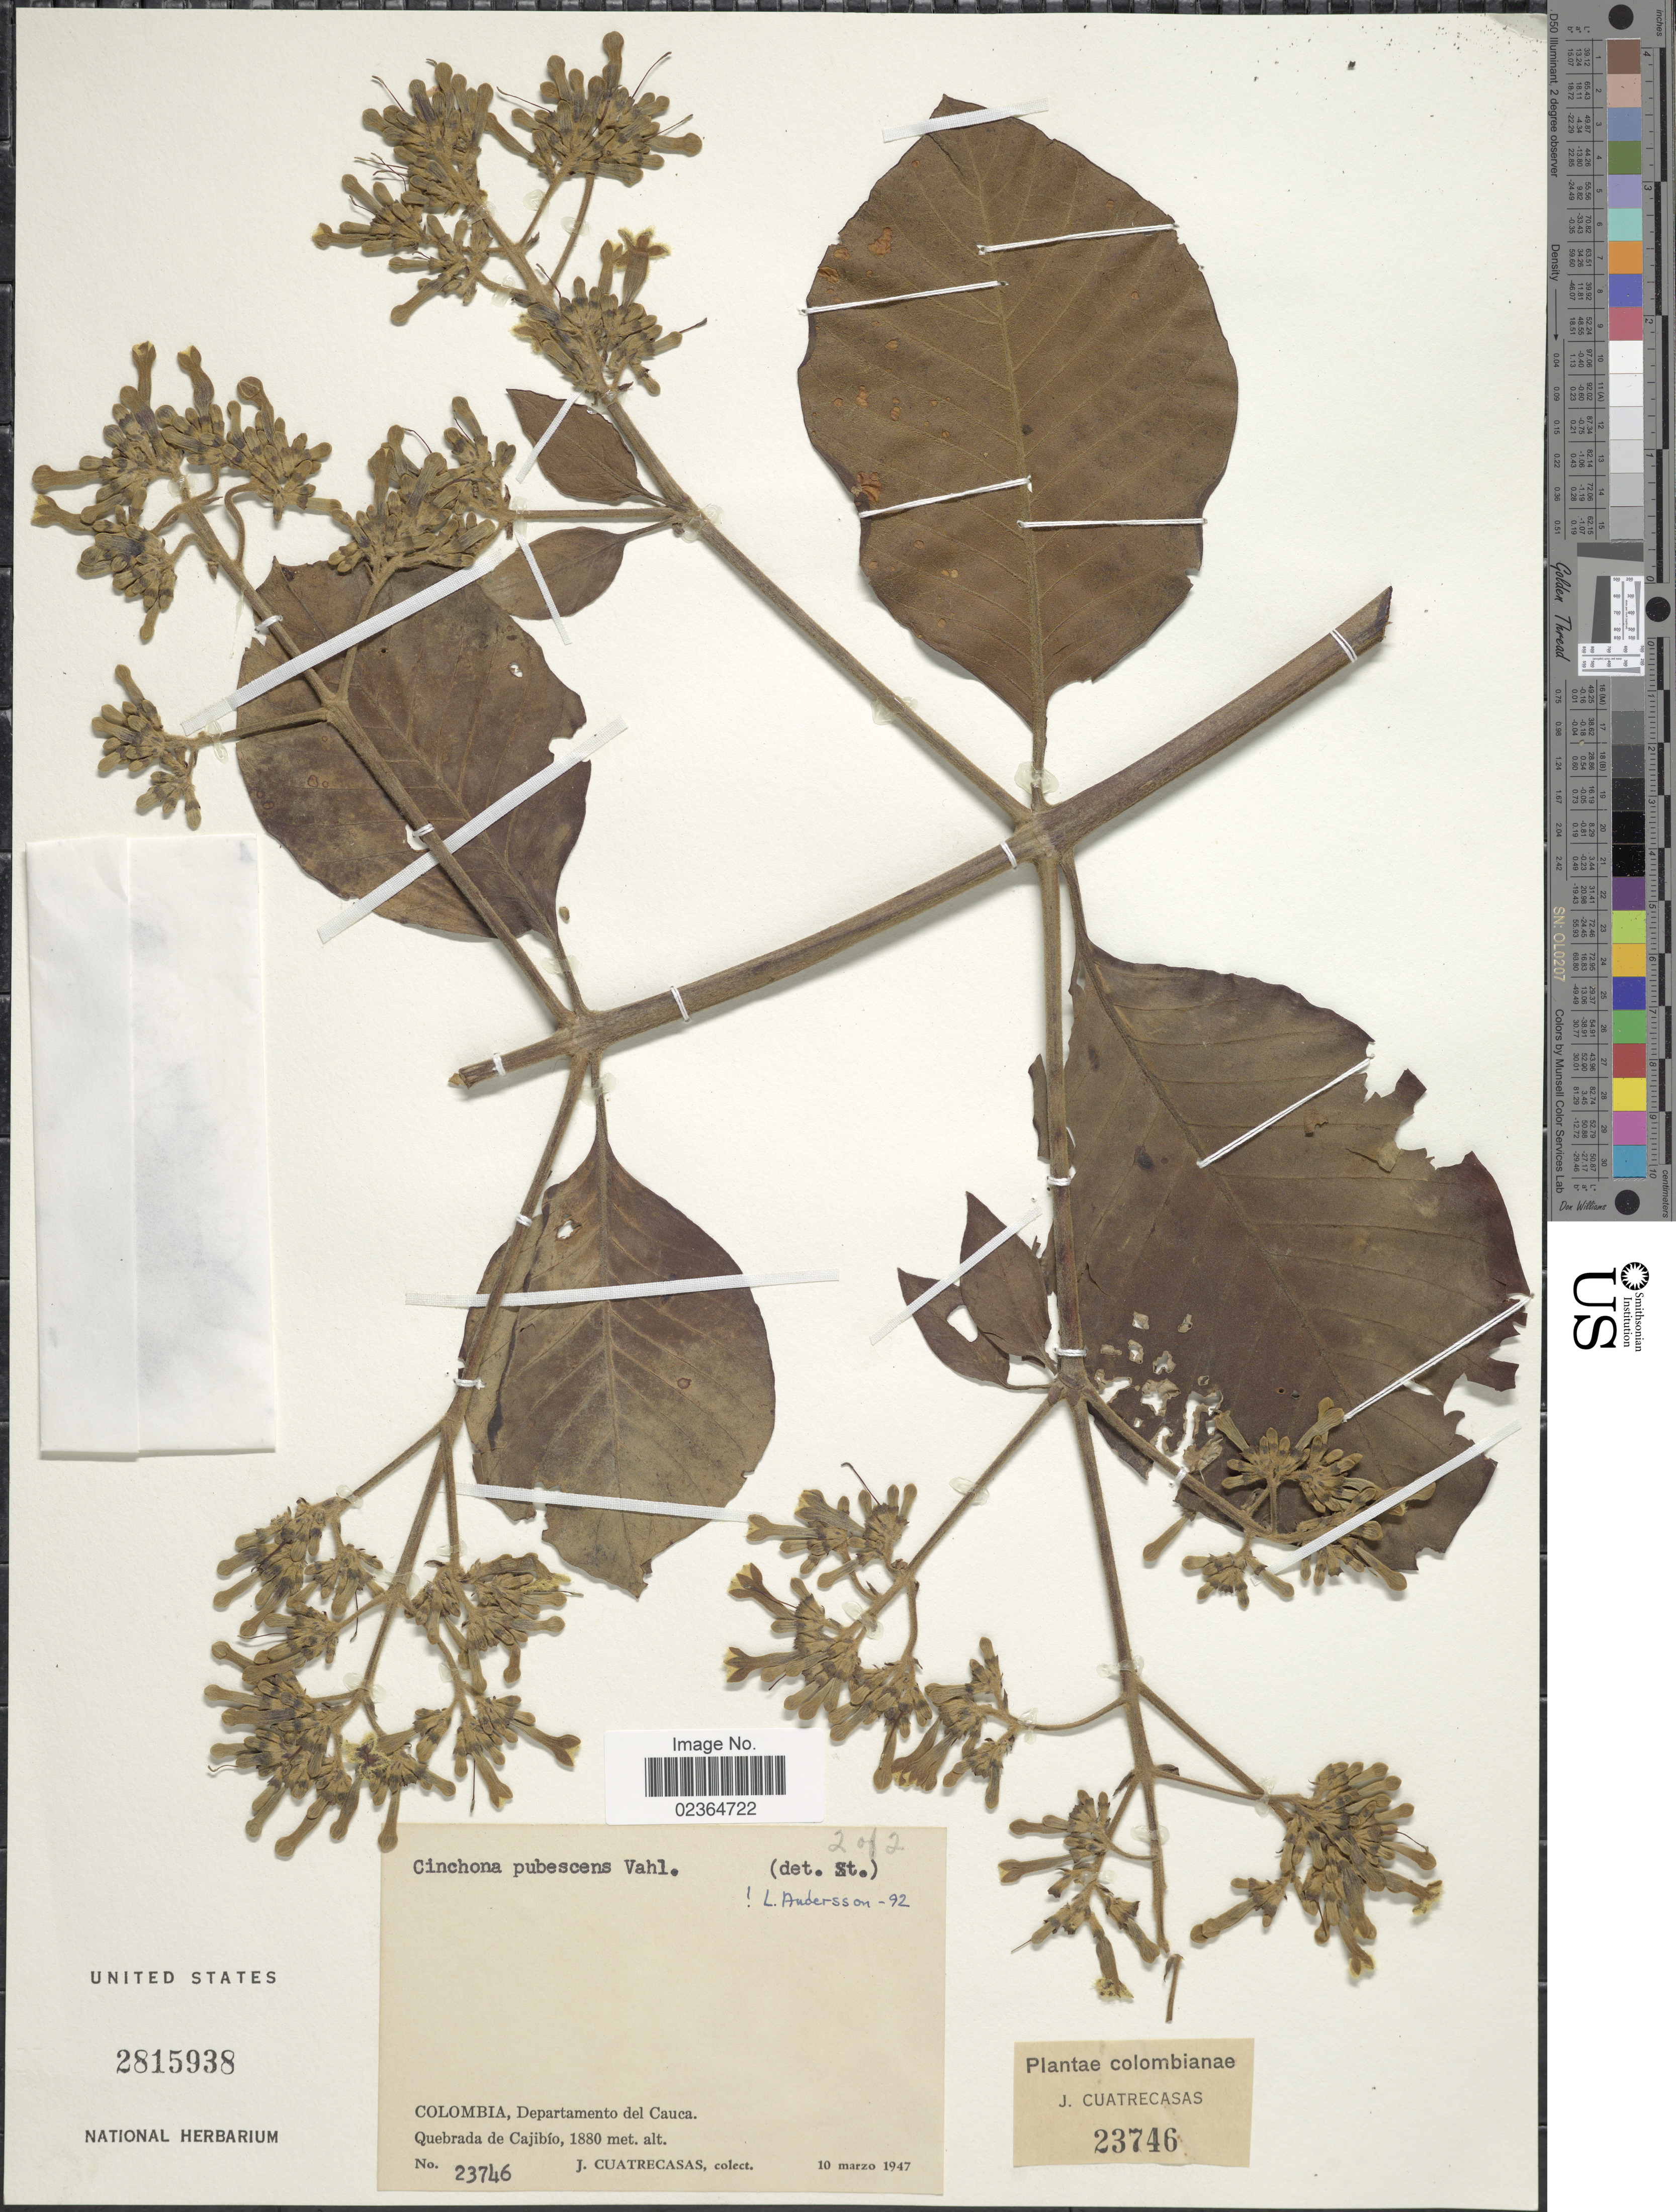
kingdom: Plantae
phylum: Tracheophyta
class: Magnoliopsida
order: Gentianales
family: Rubiaceae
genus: Cinchona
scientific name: Cinchona pubescens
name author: Vahl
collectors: J. Cuatrecasas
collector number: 23746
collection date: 1947-03-10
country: Colombia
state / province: Cauca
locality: Quebrada de Cajibío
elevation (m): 1880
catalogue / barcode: US 2815938